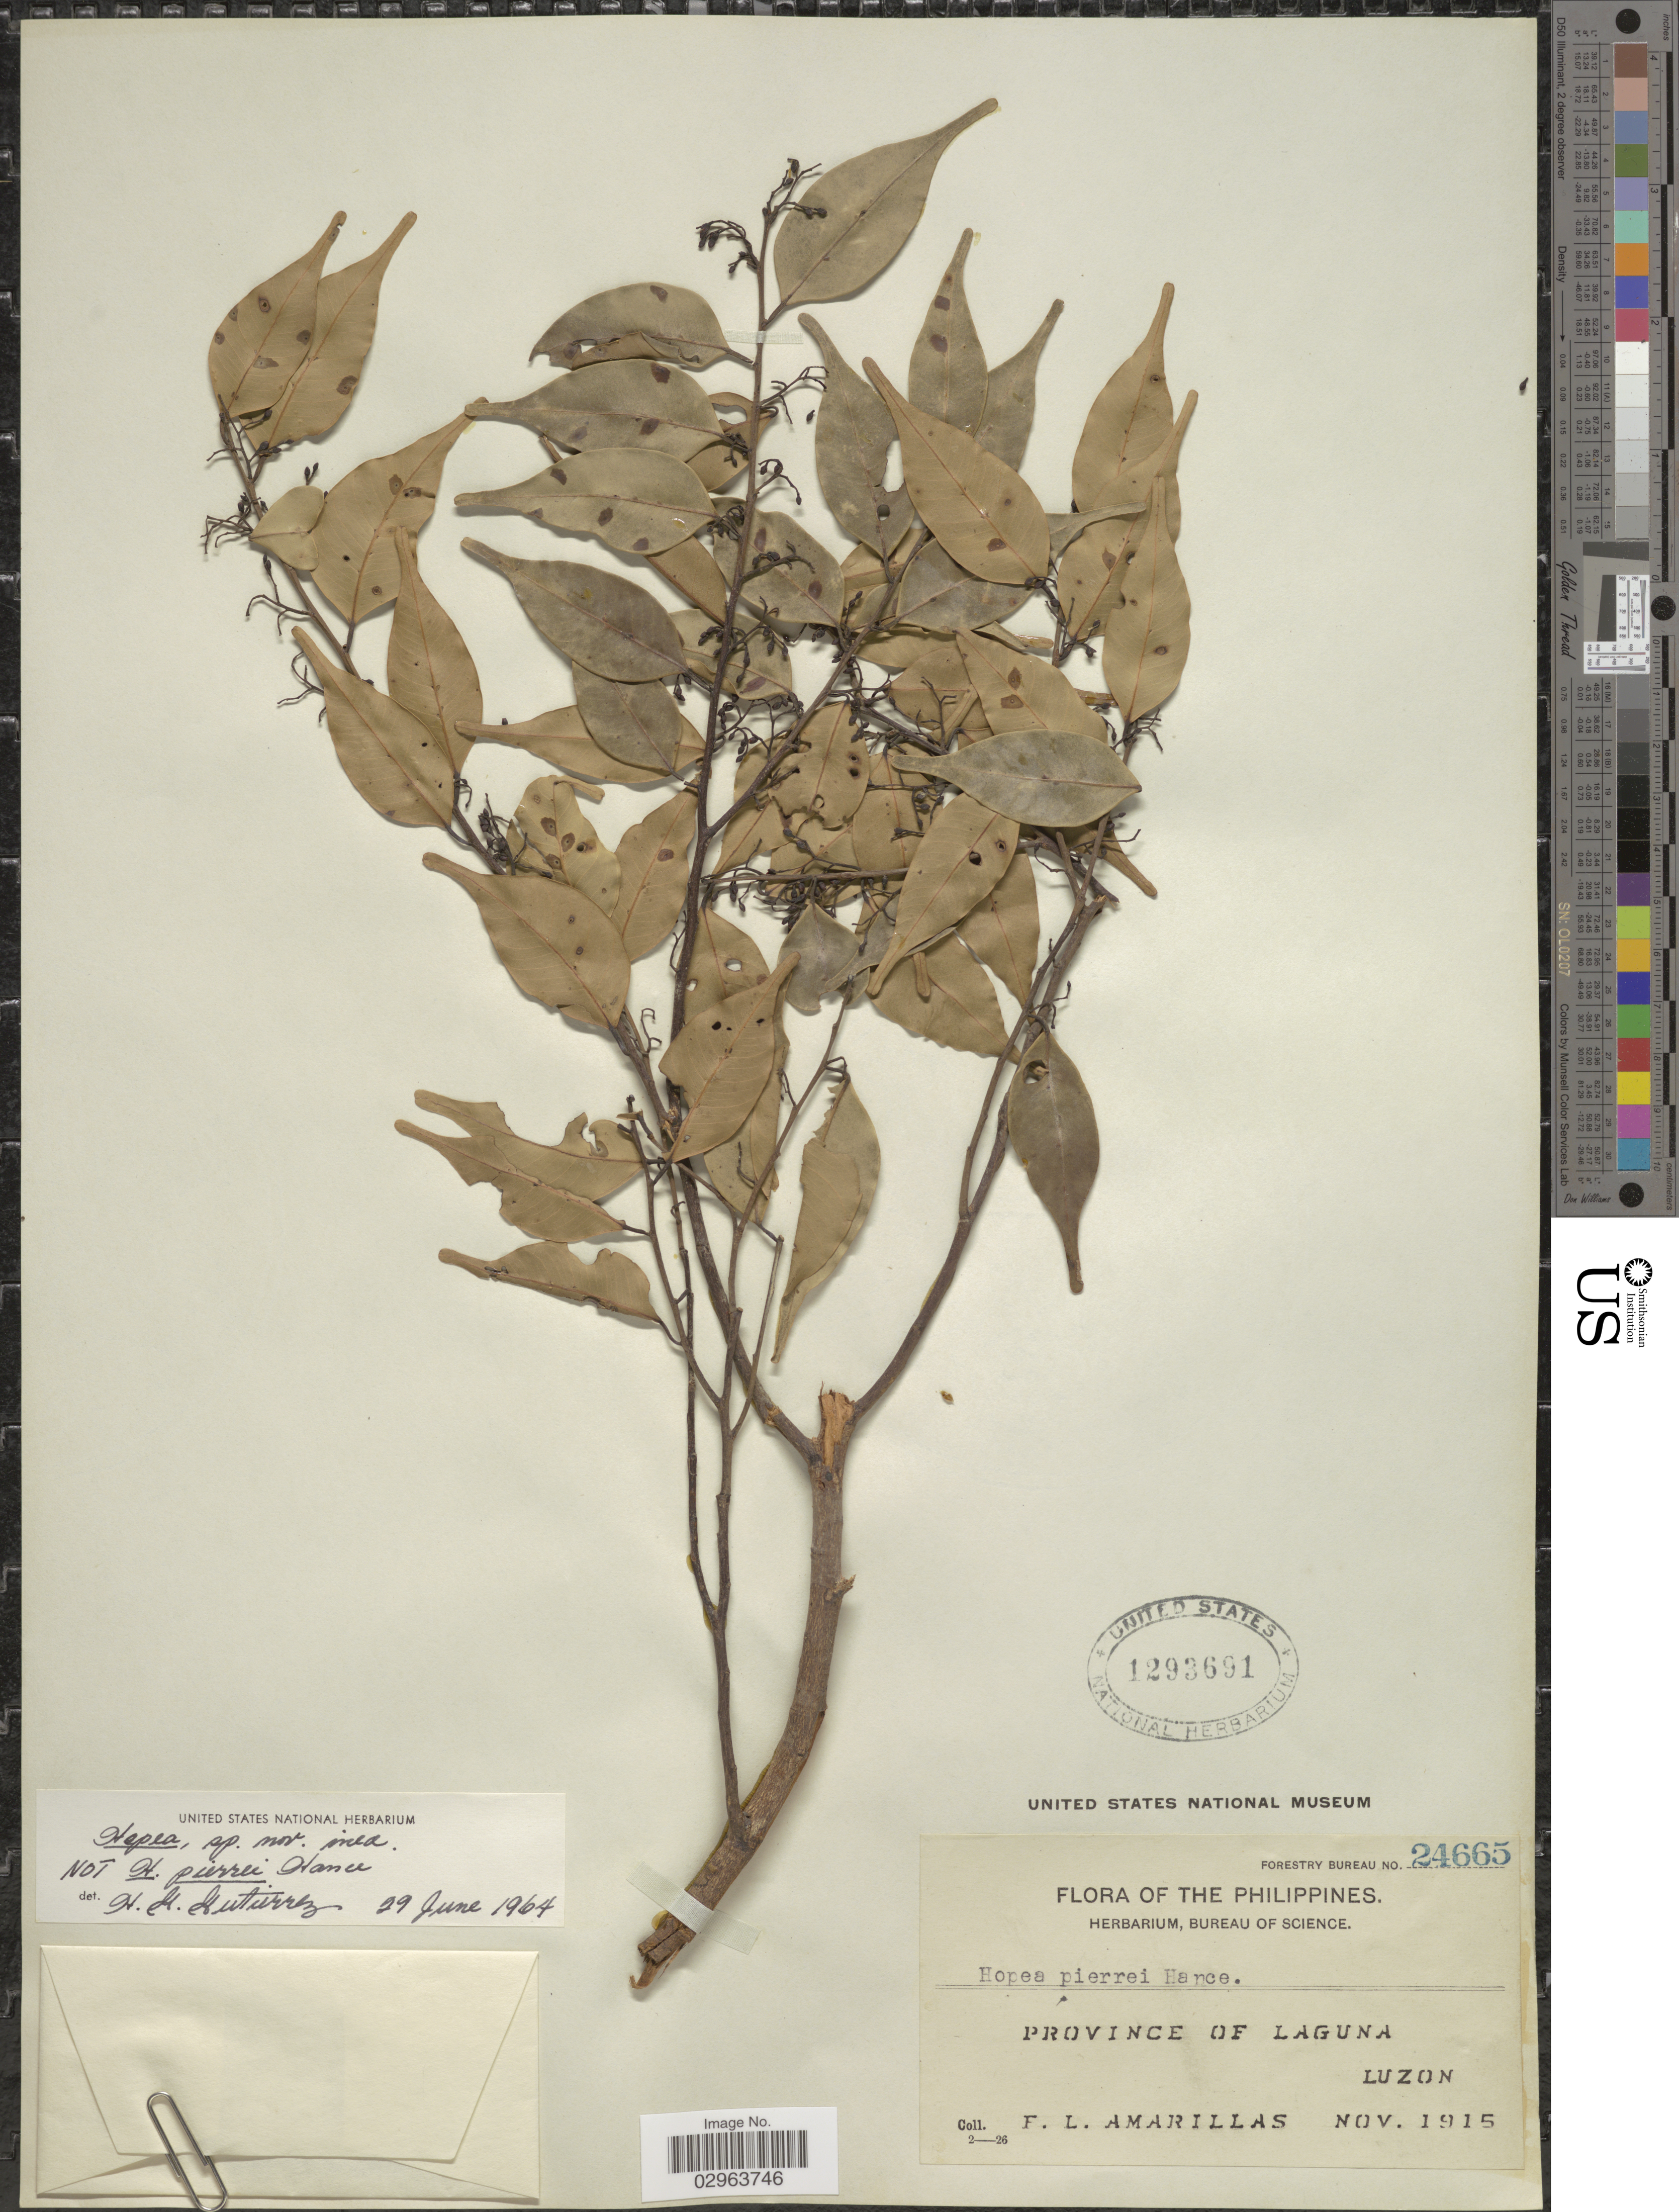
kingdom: Plantae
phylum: Tracheophyta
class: Magnoliopsida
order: Malvales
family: Dipterocarpaceae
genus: Hopea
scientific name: Hopea pierrei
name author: Hance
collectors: F. Amarillas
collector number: Forestry Bureau 24665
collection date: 1915-11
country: Philippines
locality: Province of Laguna Luzon.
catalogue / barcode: US 1293691